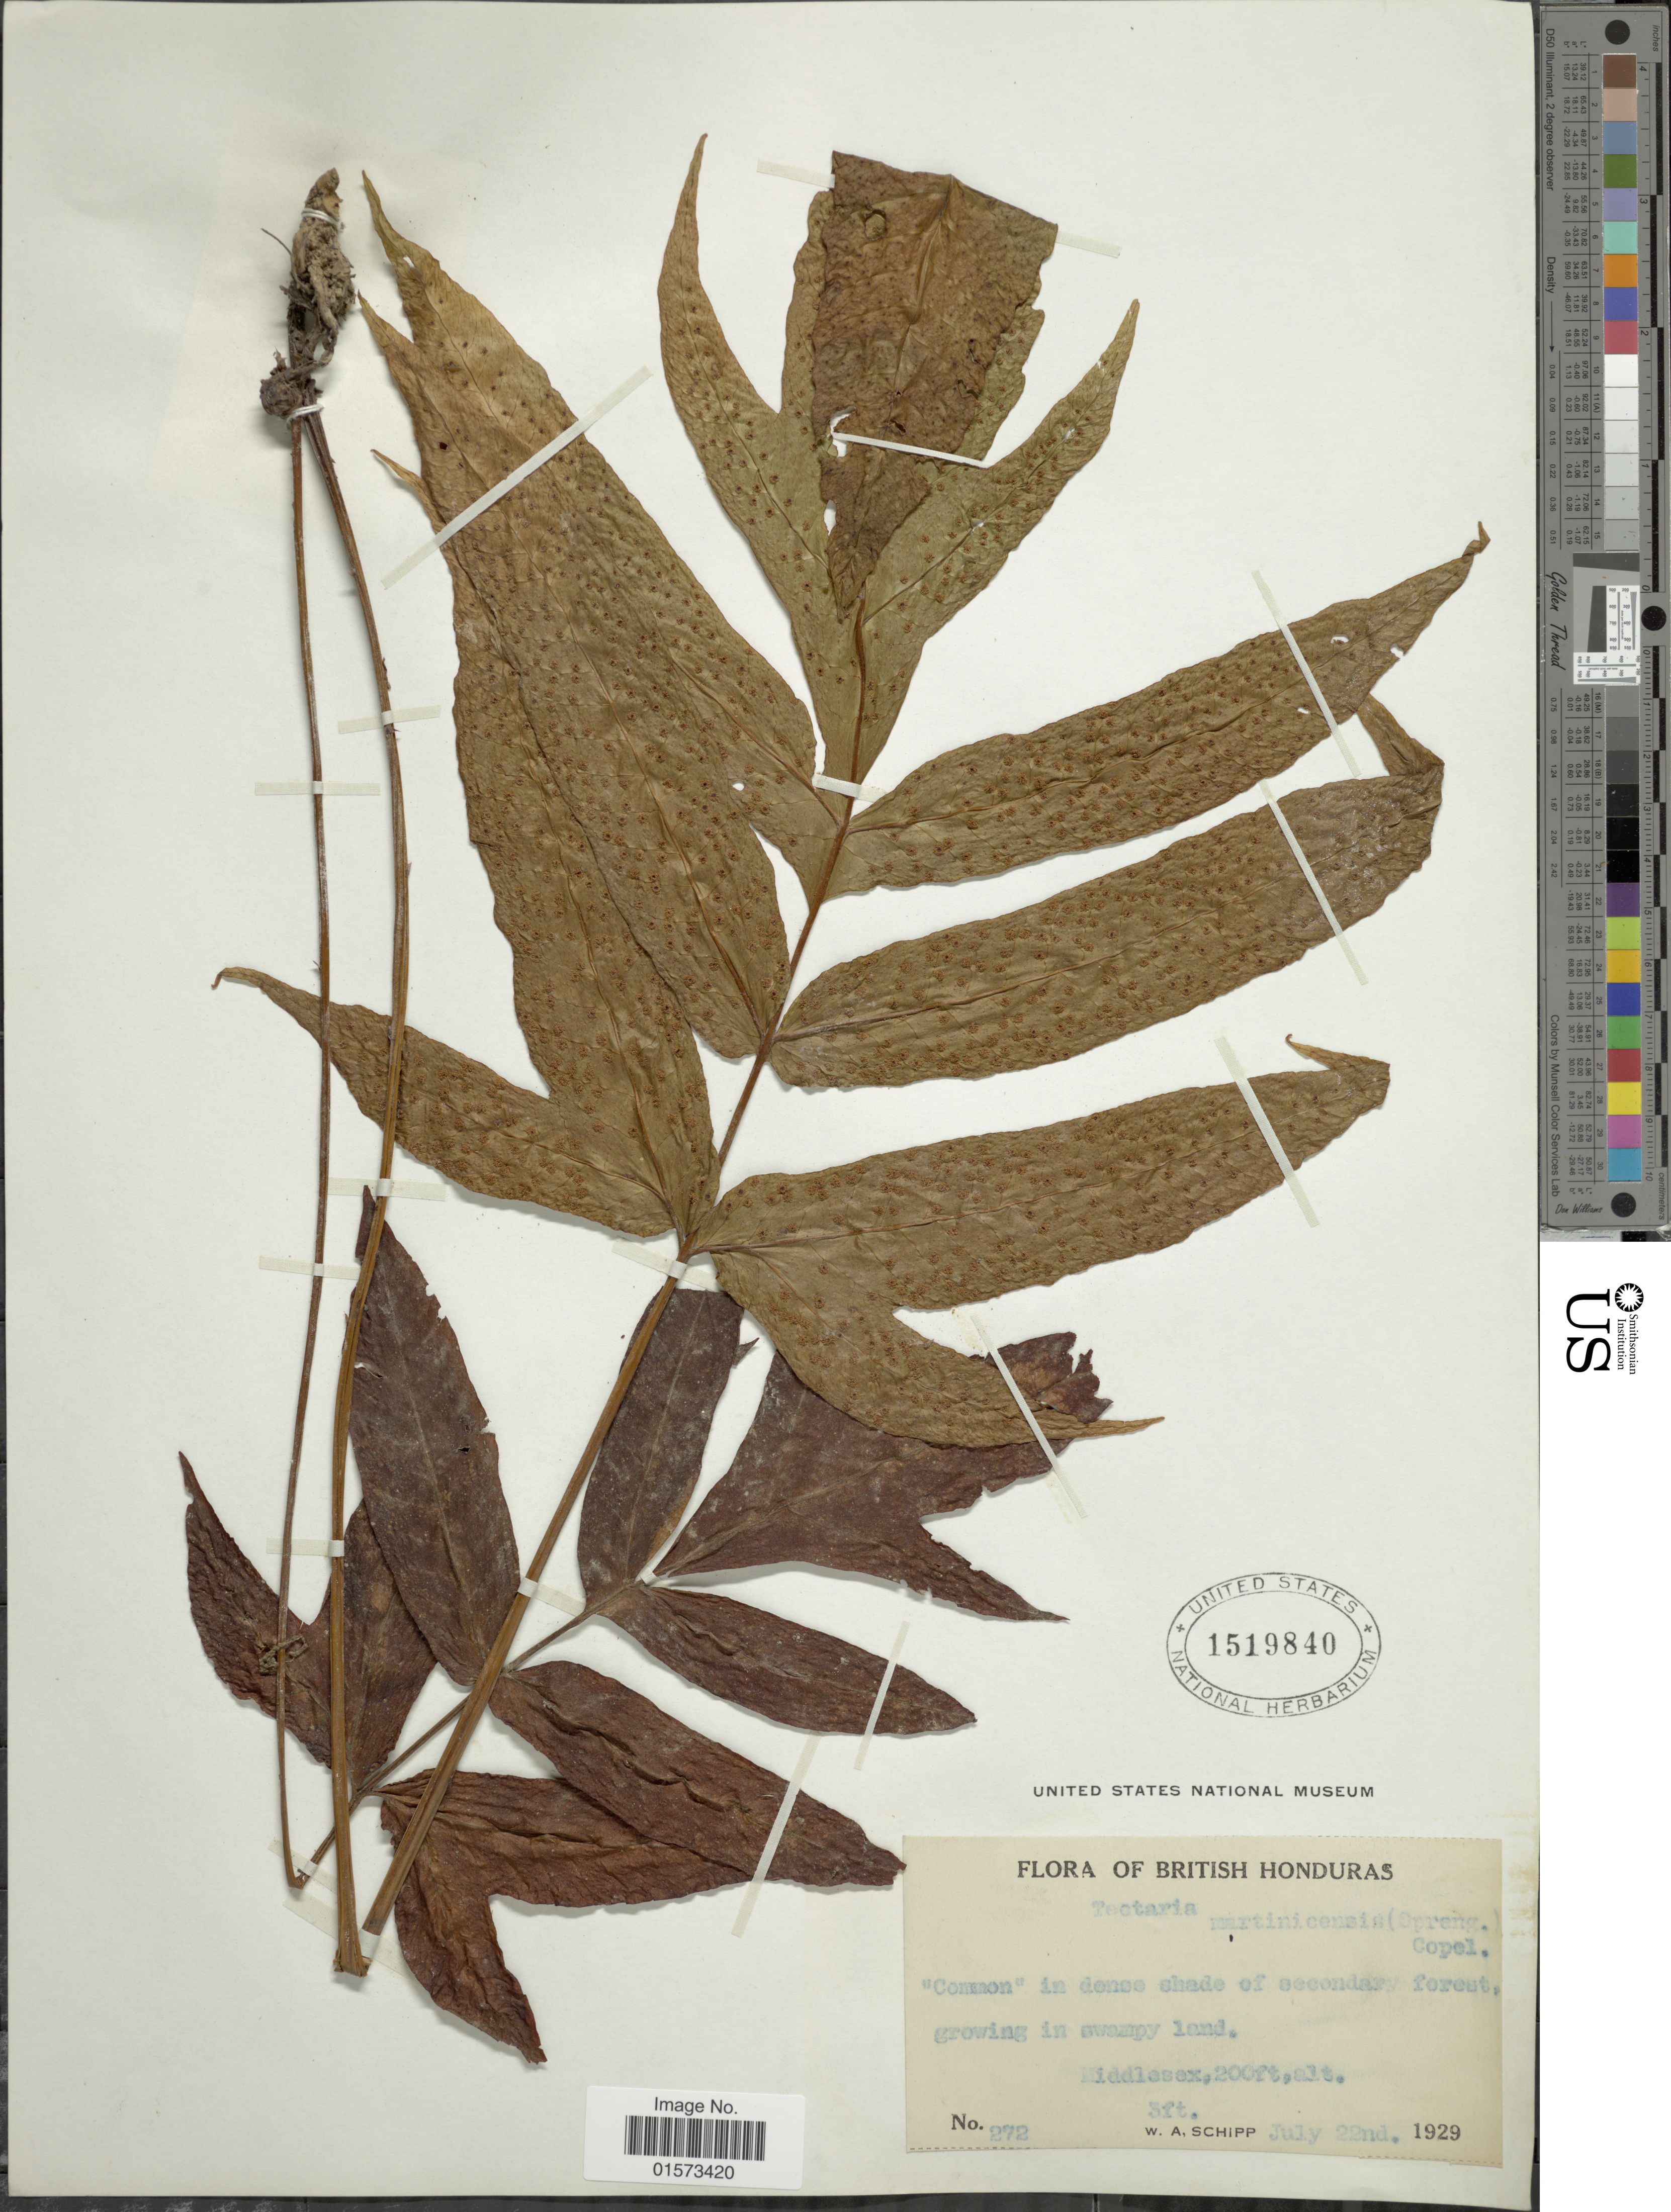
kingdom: Plantae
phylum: Tracheophyta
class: Polypodiopsida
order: Polypodiales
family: Tectariaceae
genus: Tectaria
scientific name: Tectaria incisa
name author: Cav.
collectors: W. Schipp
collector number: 272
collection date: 1929-07-22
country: Belize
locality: British Honduras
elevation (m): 61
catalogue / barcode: US 1519840